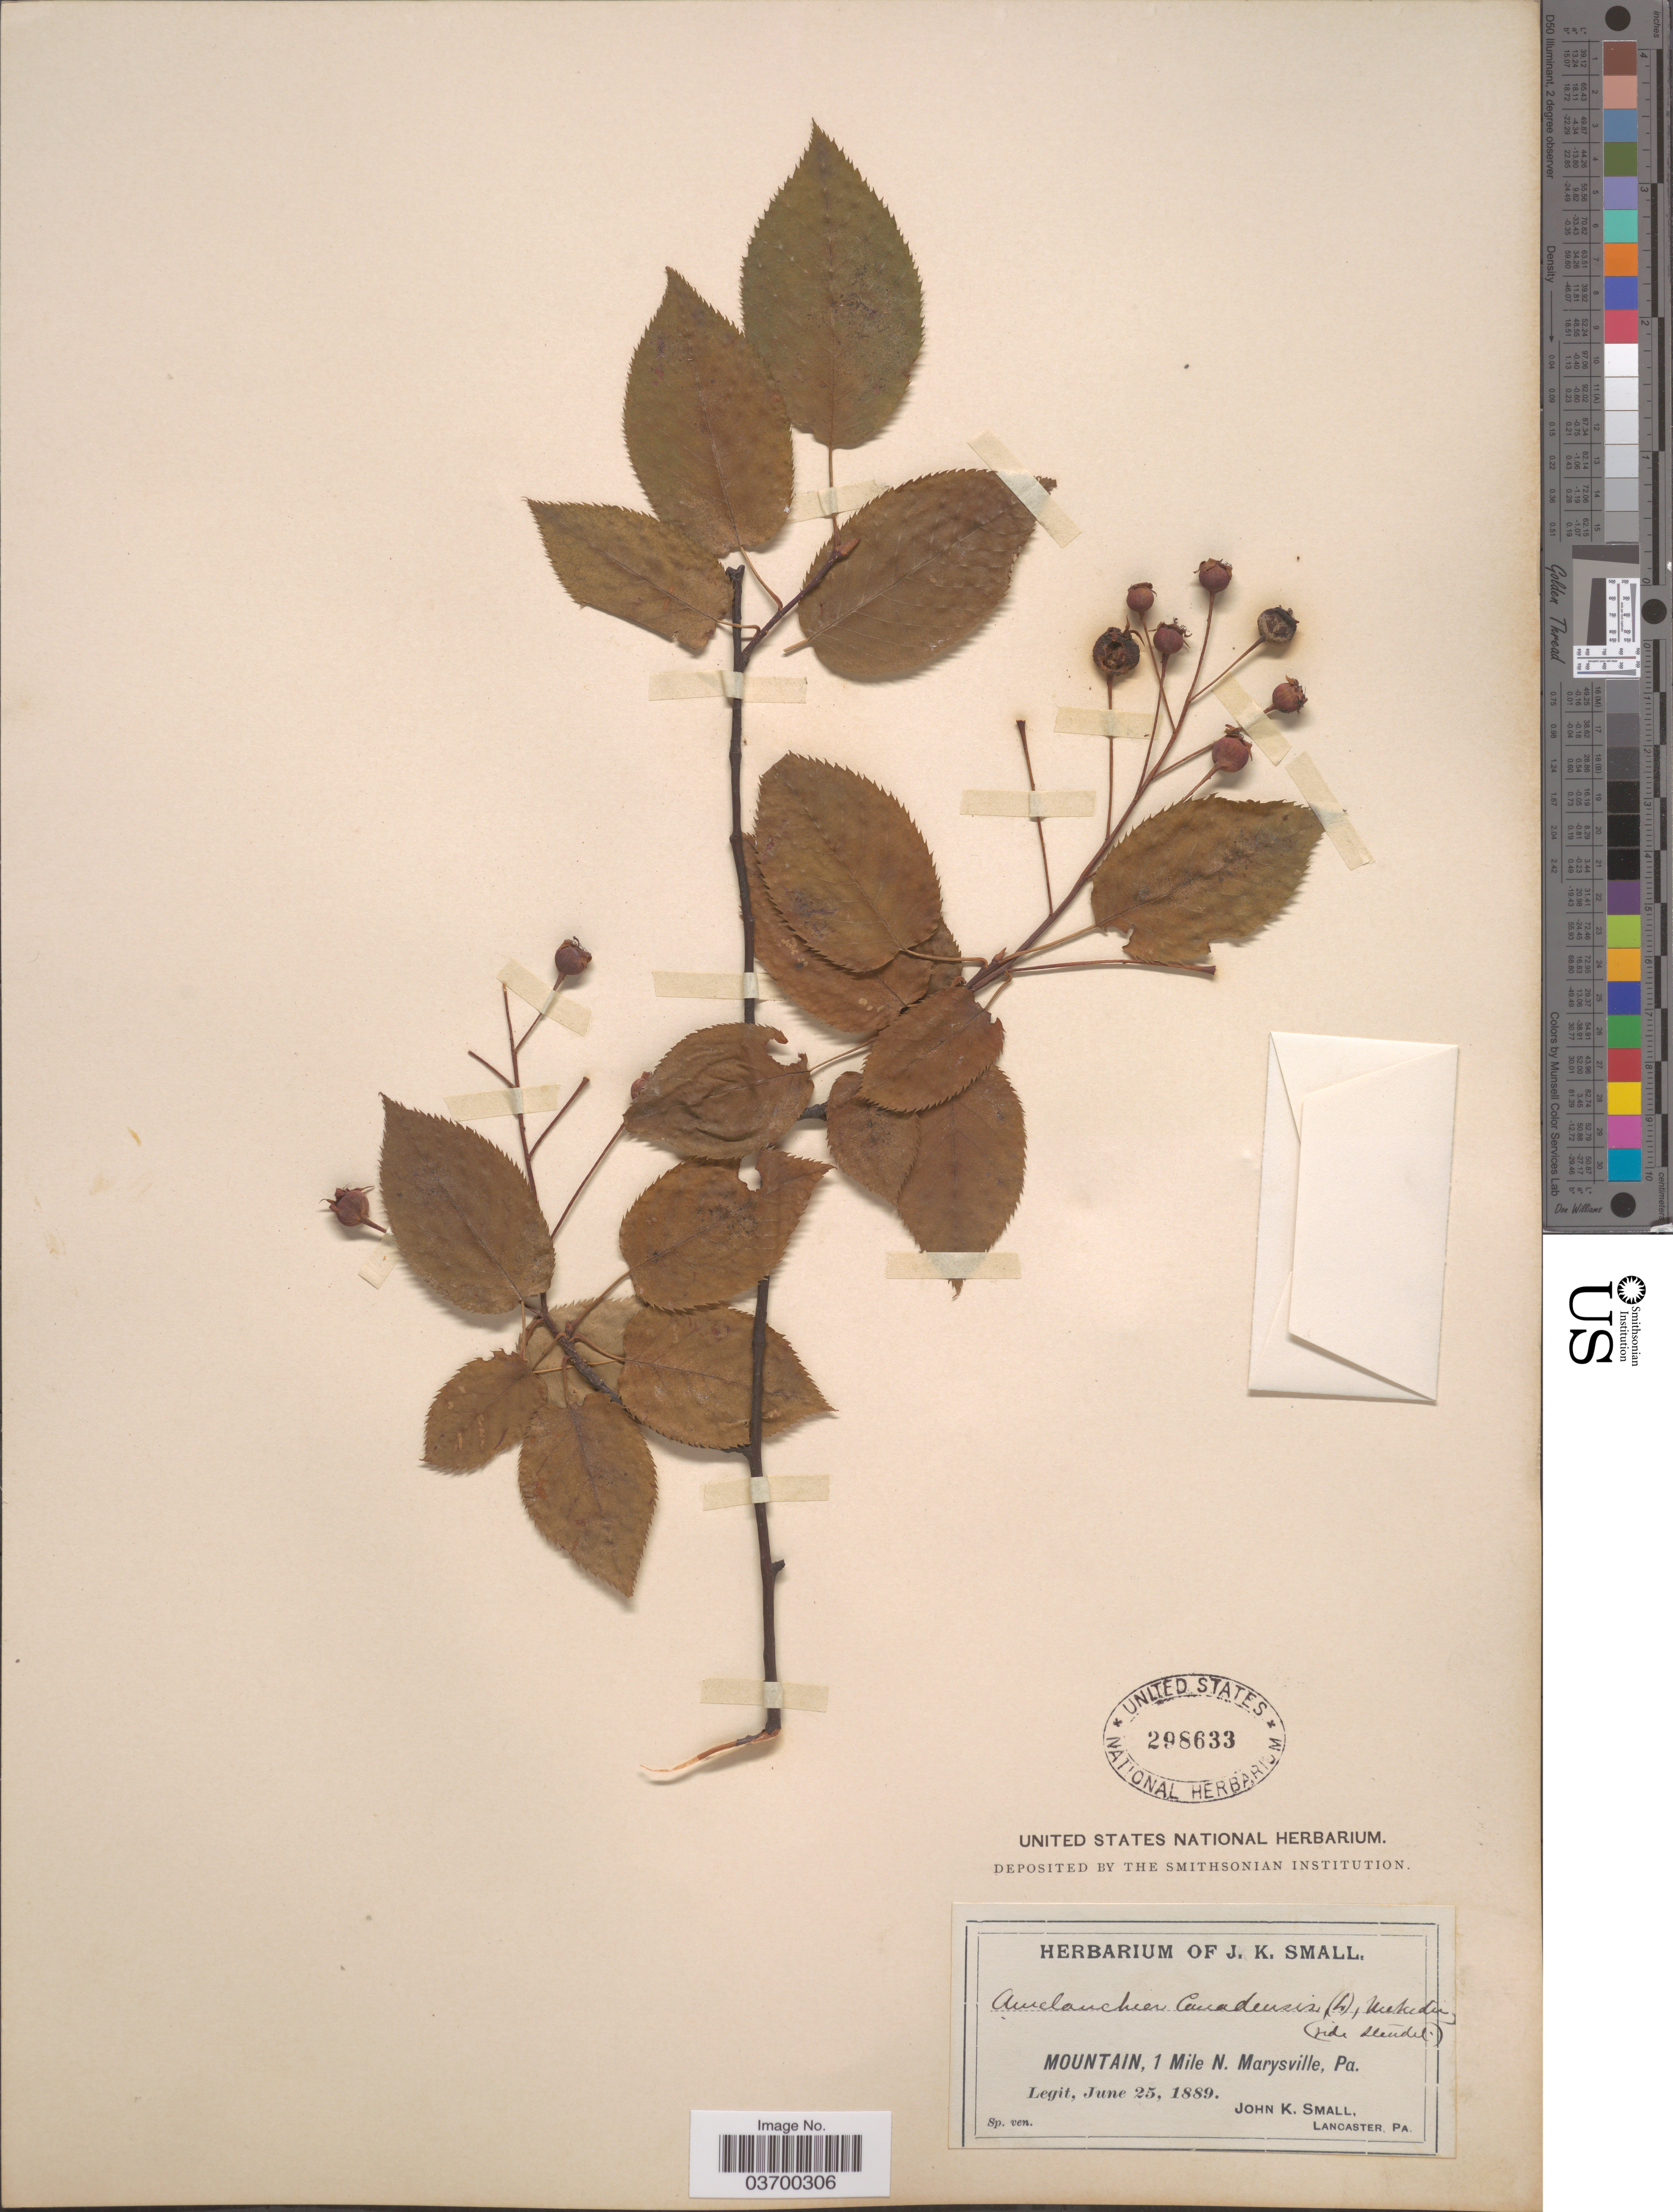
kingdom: Plantae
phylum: Tracheophyta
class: Magnoliopsida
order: Rosales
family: Rosaceae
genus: Amelanchier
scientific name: Amelanchier botryapium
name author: DC.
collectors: J. K. Small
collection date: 1889-06-25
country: United States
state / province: Pennsylvania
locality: Mountain, 1 Mile N. Marysville.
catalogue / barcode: US 298633